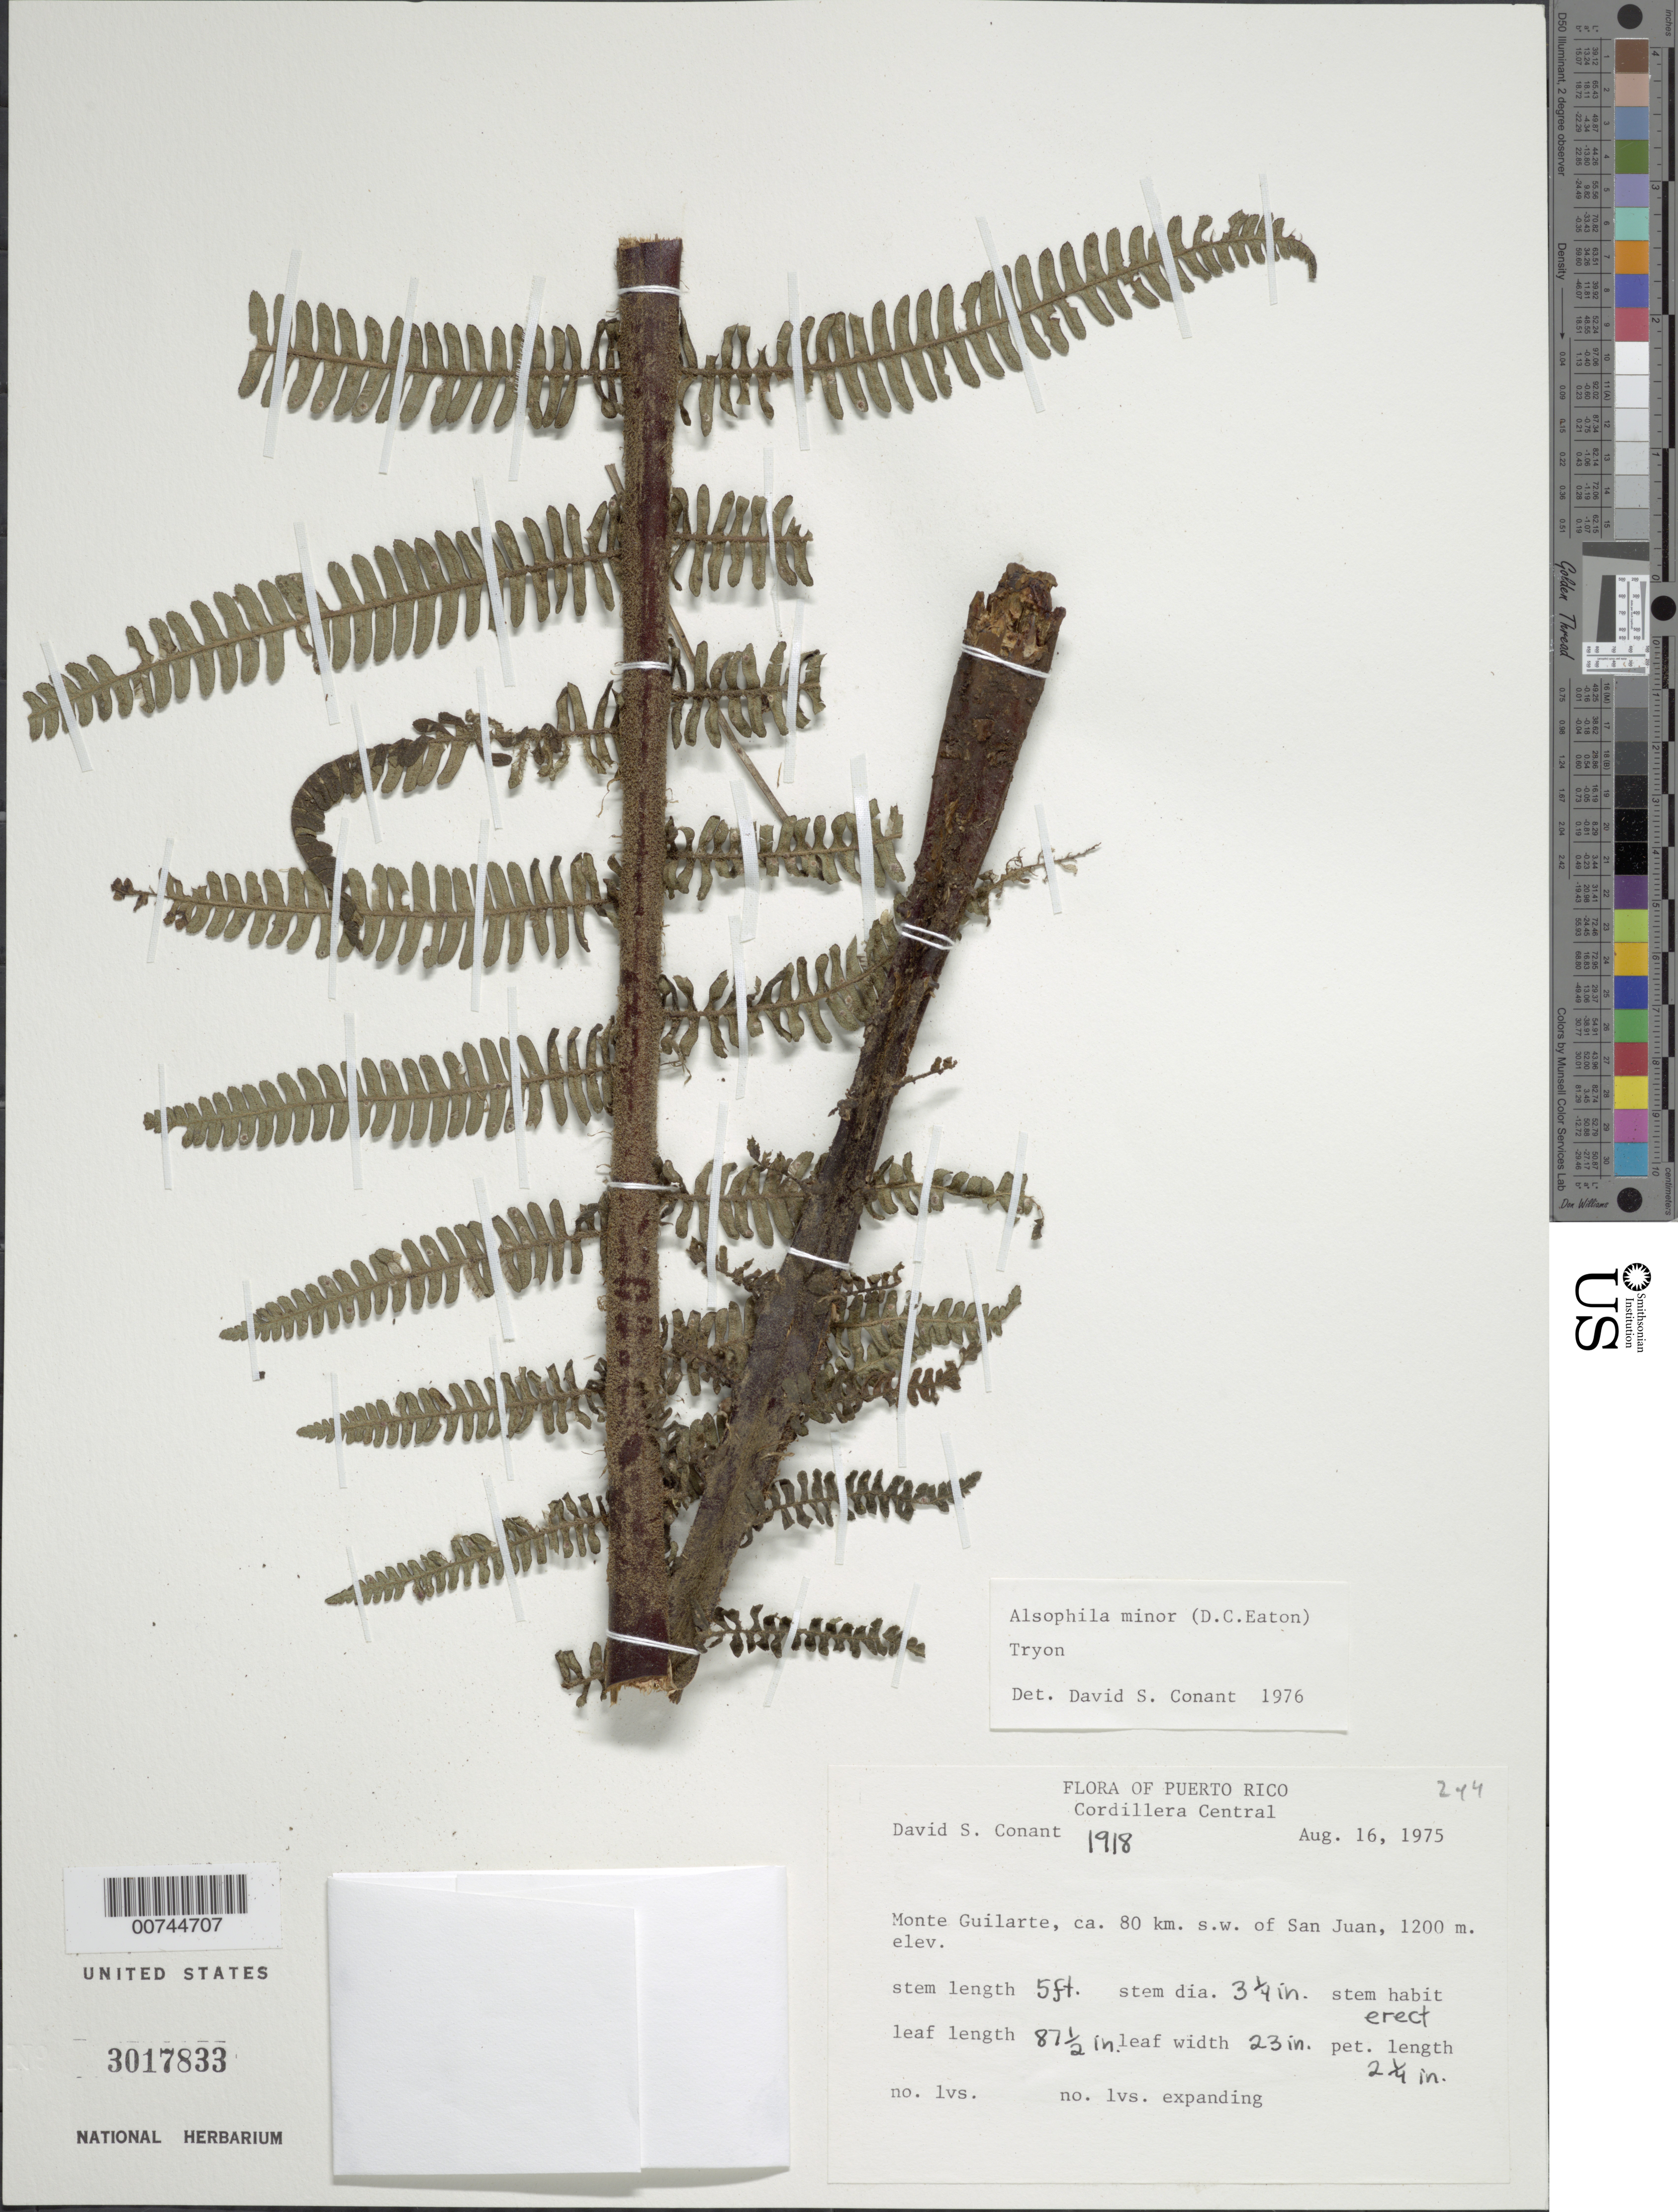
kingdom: Plantae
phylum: Tracheophyta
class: Polypodiopsida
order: Cyatheales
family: Cyatheaceae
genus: Alsophila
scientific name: Alsophila minor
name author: (D.C. Eaton) R.M. Tryon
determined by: Conant, D. S.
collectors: D. S. Conant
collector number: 1918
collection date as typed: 16 Aug 1975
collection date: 1975-08-16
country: Puerto Rico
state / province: Adjuntas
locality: Cordillera Central, Monte Guilarte, ca. 80 km SW of San Juan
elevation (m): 1200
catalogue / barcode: US 3017833